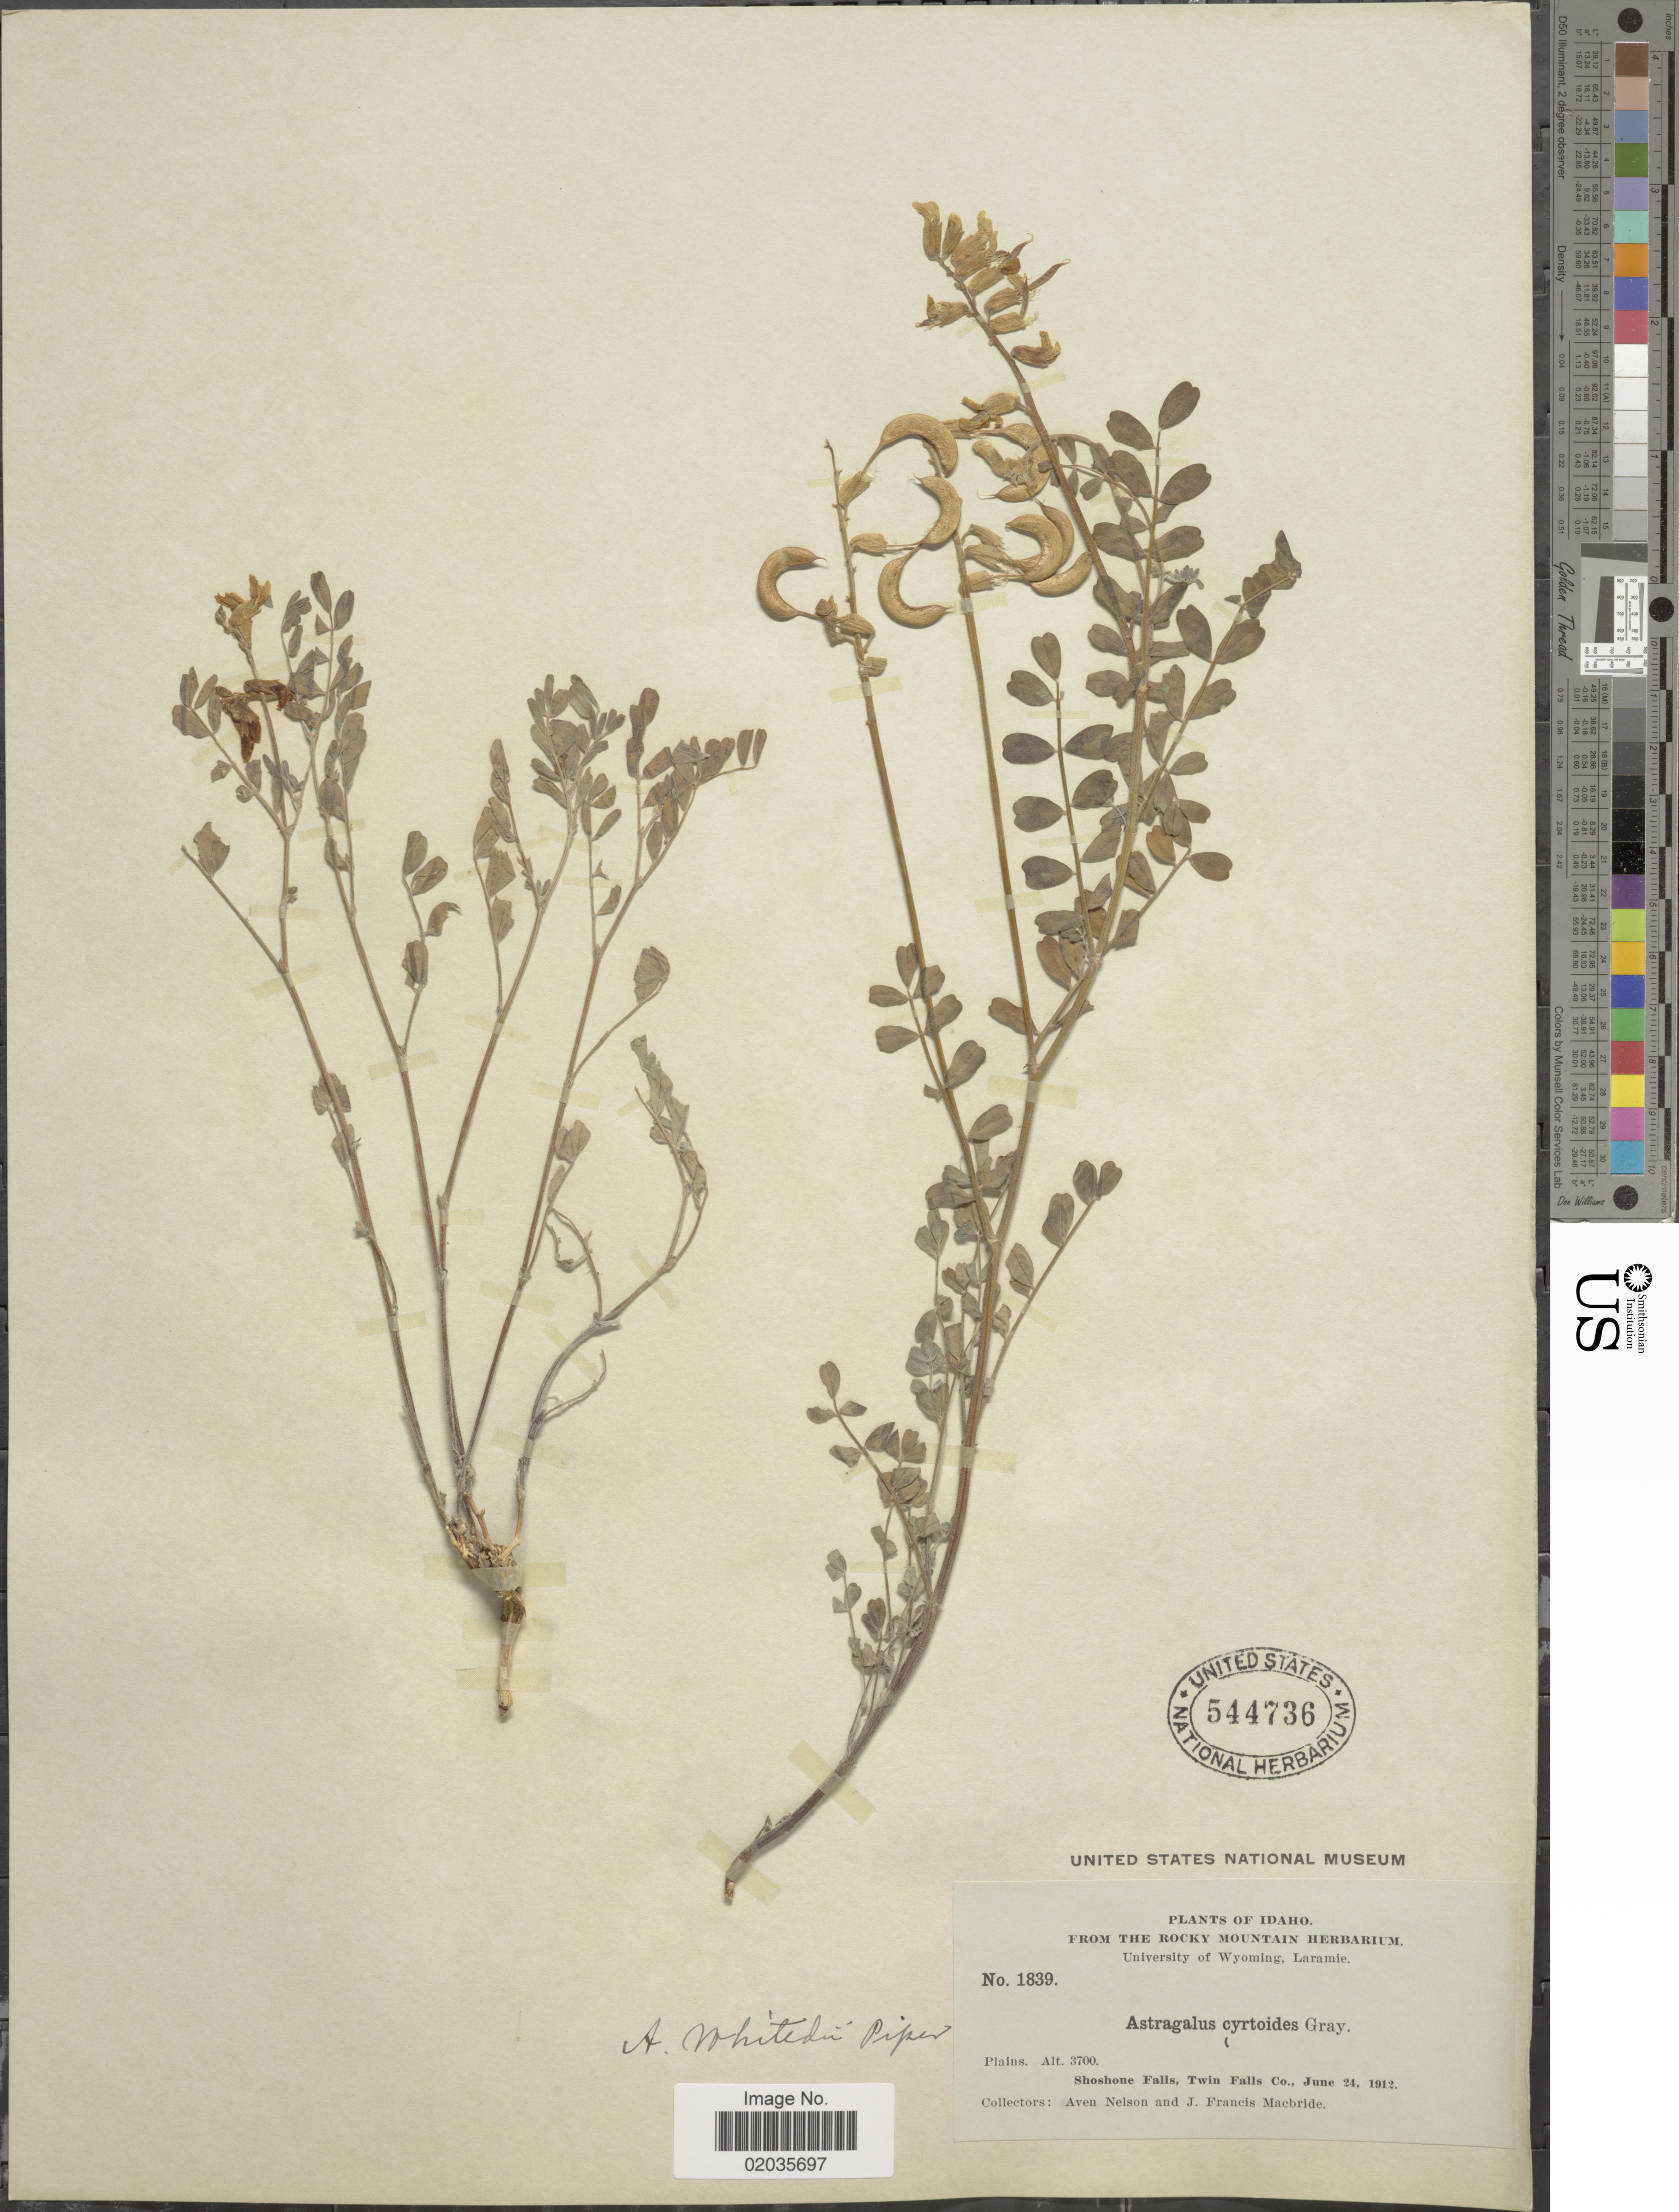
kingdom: Plantae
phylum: Tracheophyta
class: Magnoliopsida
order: Fabales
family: Fabaceae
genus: Astragalus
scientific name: Astragalus whitedii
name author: Piper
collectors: A. Nelson & J. F. Macbride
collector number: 1839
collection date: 1912-06-24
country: United States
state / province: Idaho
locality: Plains, Shoshone Falls, Twin Falls Co.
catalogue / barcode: US 544736